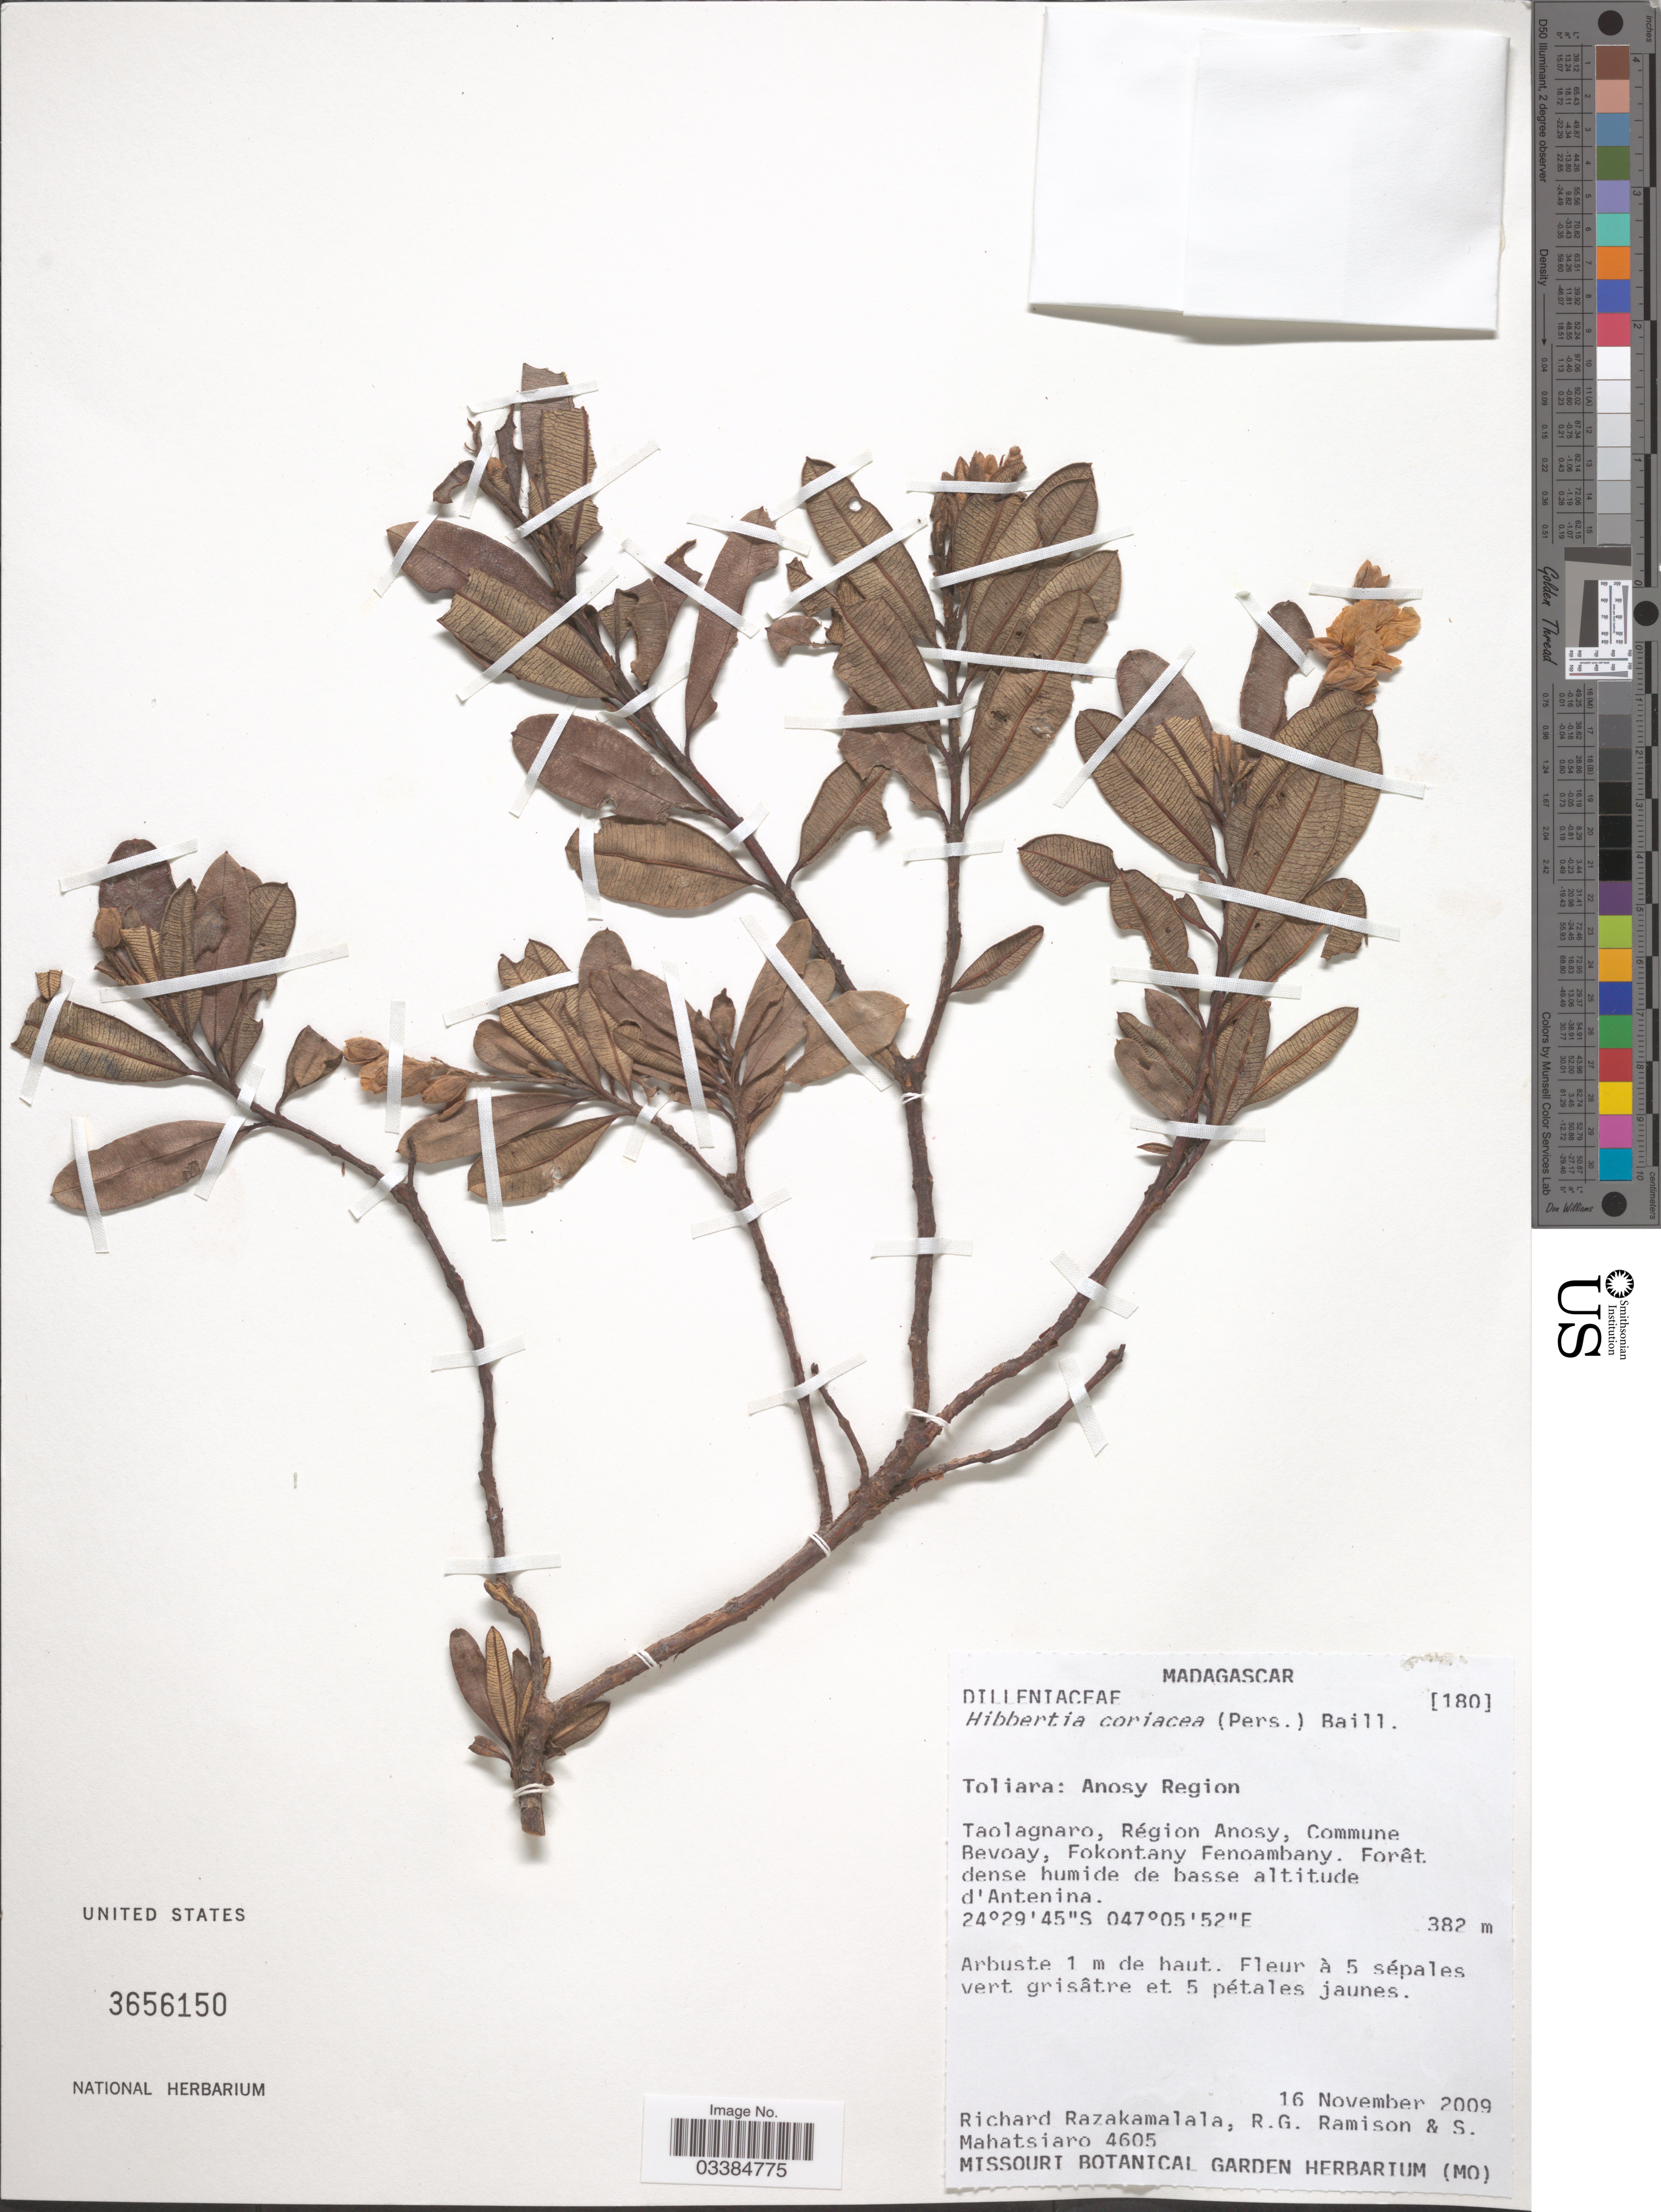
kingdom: Plantae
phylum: Tracheophyta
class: Magnoliopsida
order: Dilleniales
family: Dilleniaceae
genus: Hibbertia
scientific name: Hibbertia coriacea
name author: Baill.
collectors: R. Razakamalala, R. Ramison & S. Mahatsiaro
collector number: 4605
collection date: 2009-11-16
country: Madagascar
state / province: Anosy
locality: Anosy Region. Taolagnaro, Région Anosy, Commune Bevoay, Fokontany Fenoambany. Forêt dense humide de basse altitude d'Antenina.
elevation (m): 382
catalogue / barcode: US 3656150